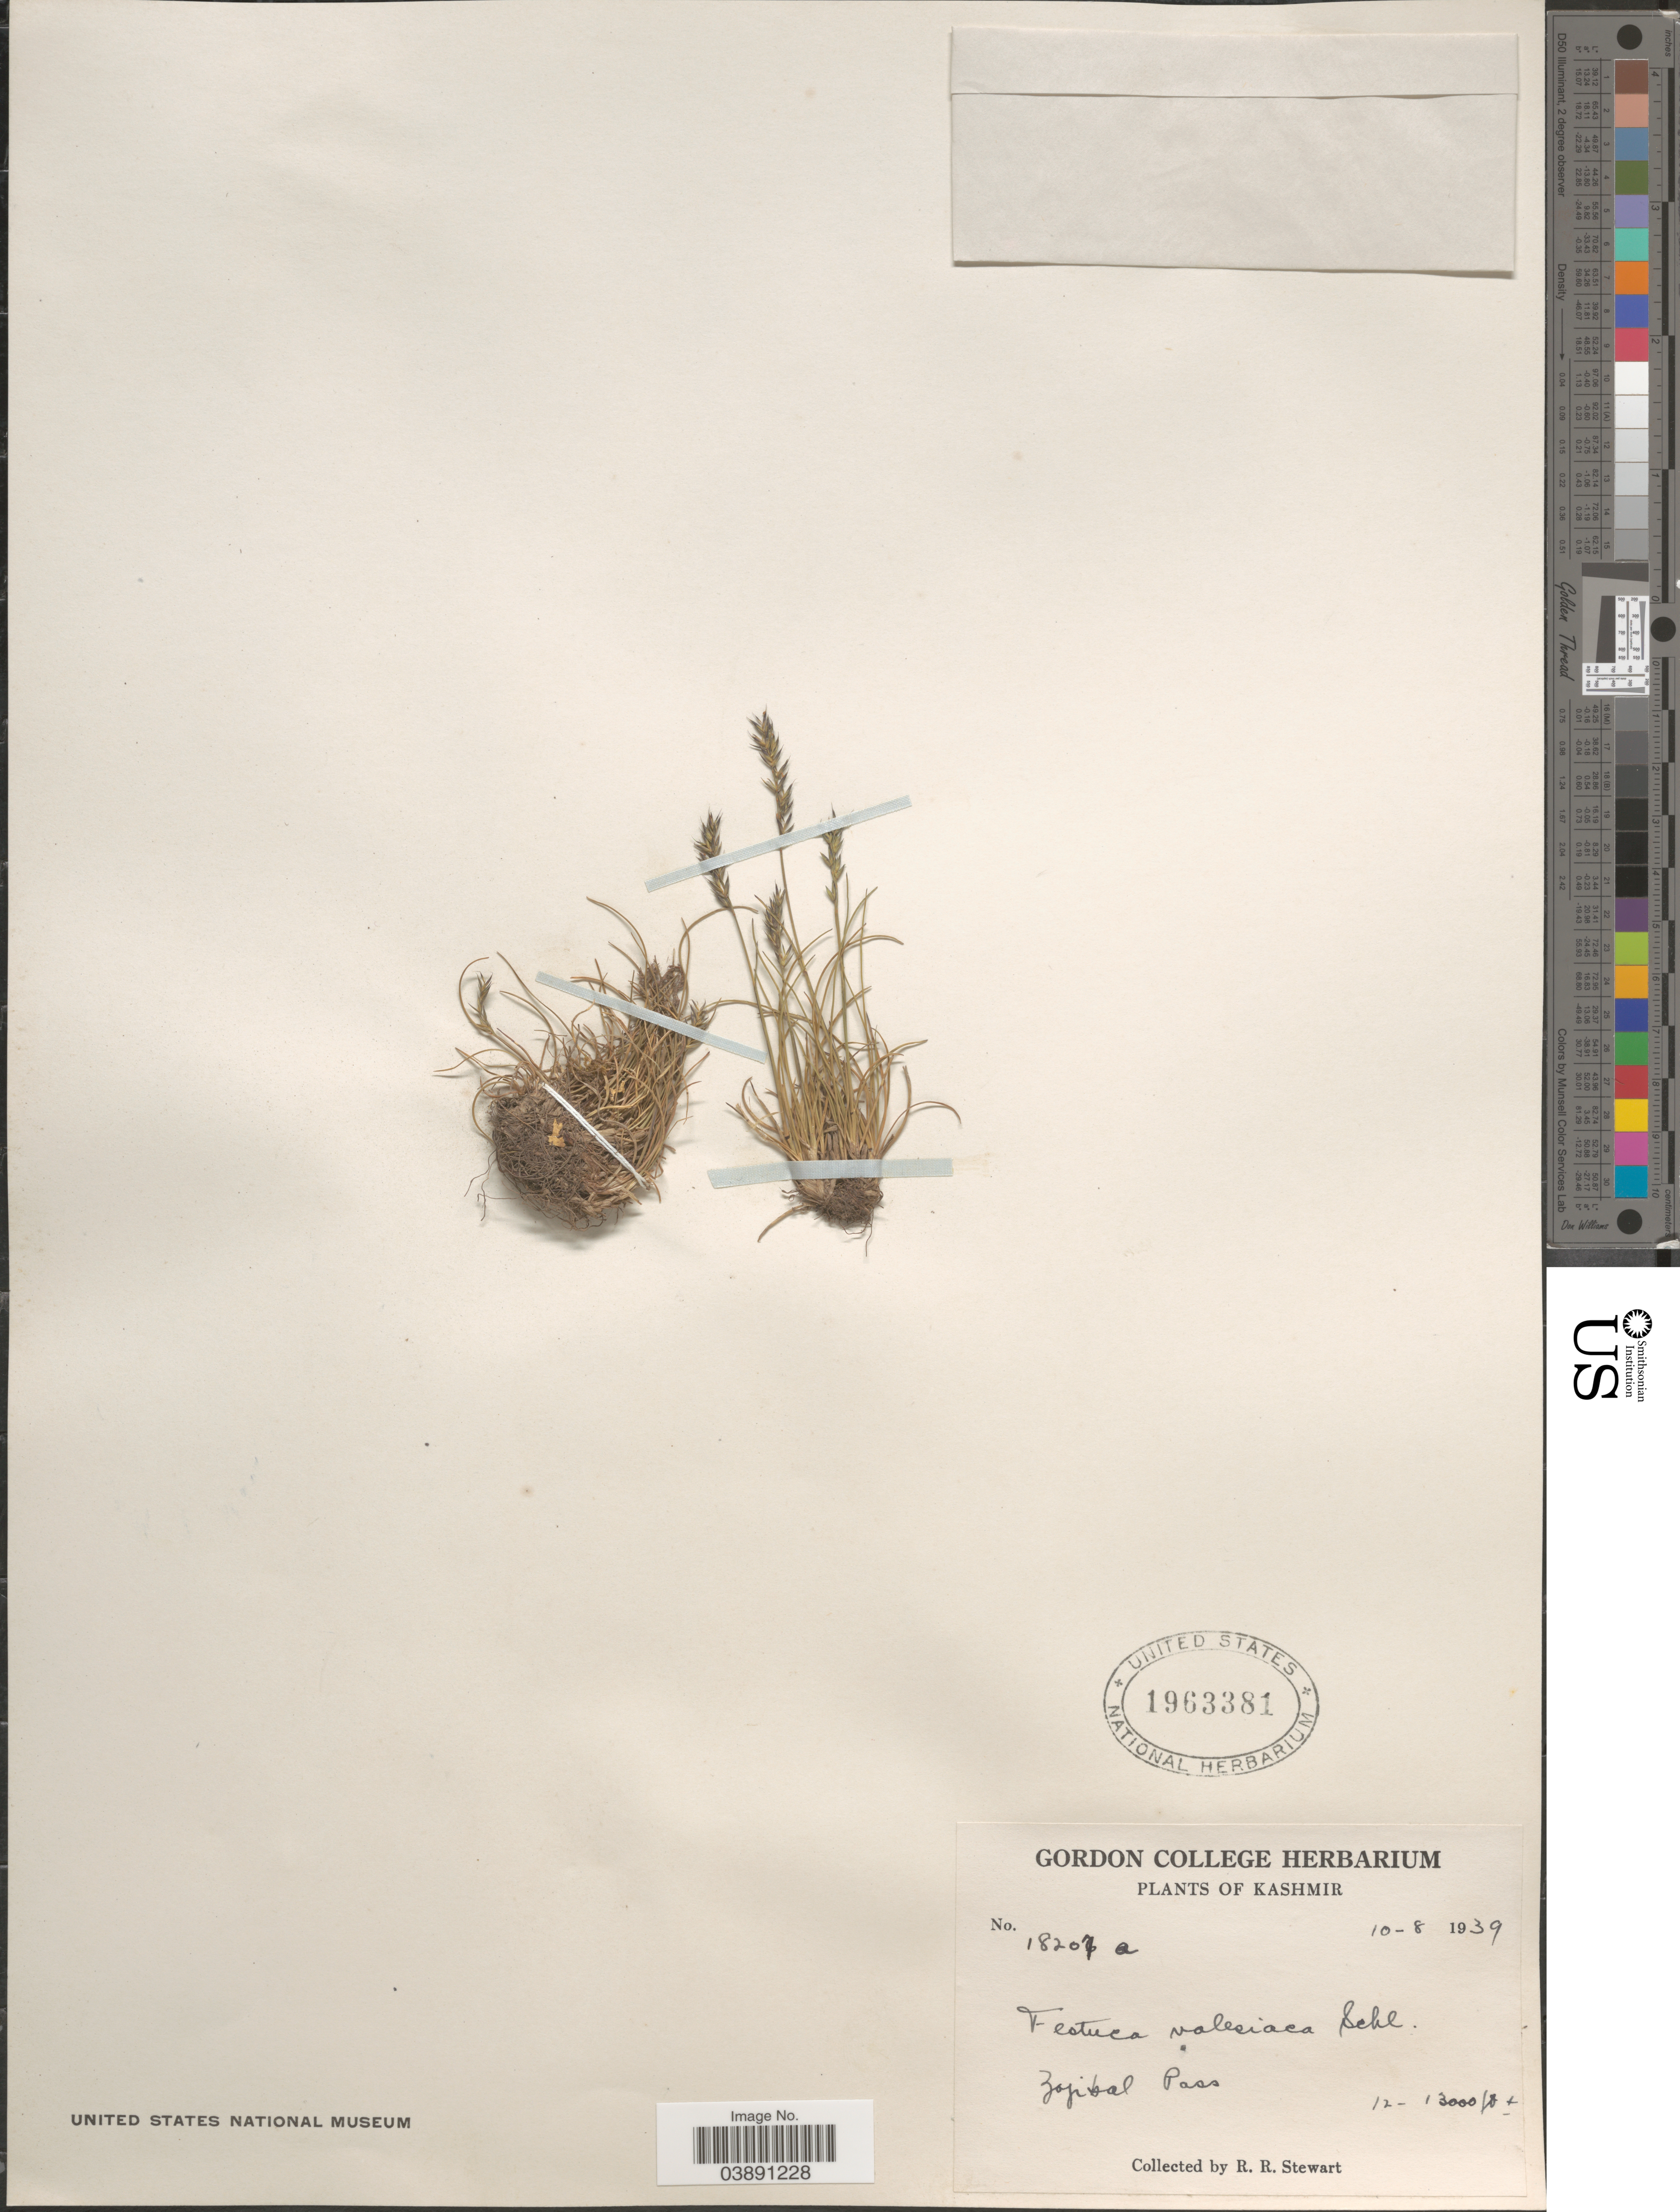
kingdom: Plantae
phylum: Tracheophyta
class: Liliopsida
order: Poales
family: Poaceae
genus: Festuca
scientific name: Festuca valesiaca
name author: Schleich. ex Gaudin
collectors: R. Stewart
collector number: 18207a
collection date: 1939-08-10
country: India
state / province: Jammu and Kashmir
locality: Kashmir. Zojibal Pass.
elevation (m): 3658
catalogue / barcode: US 1963381